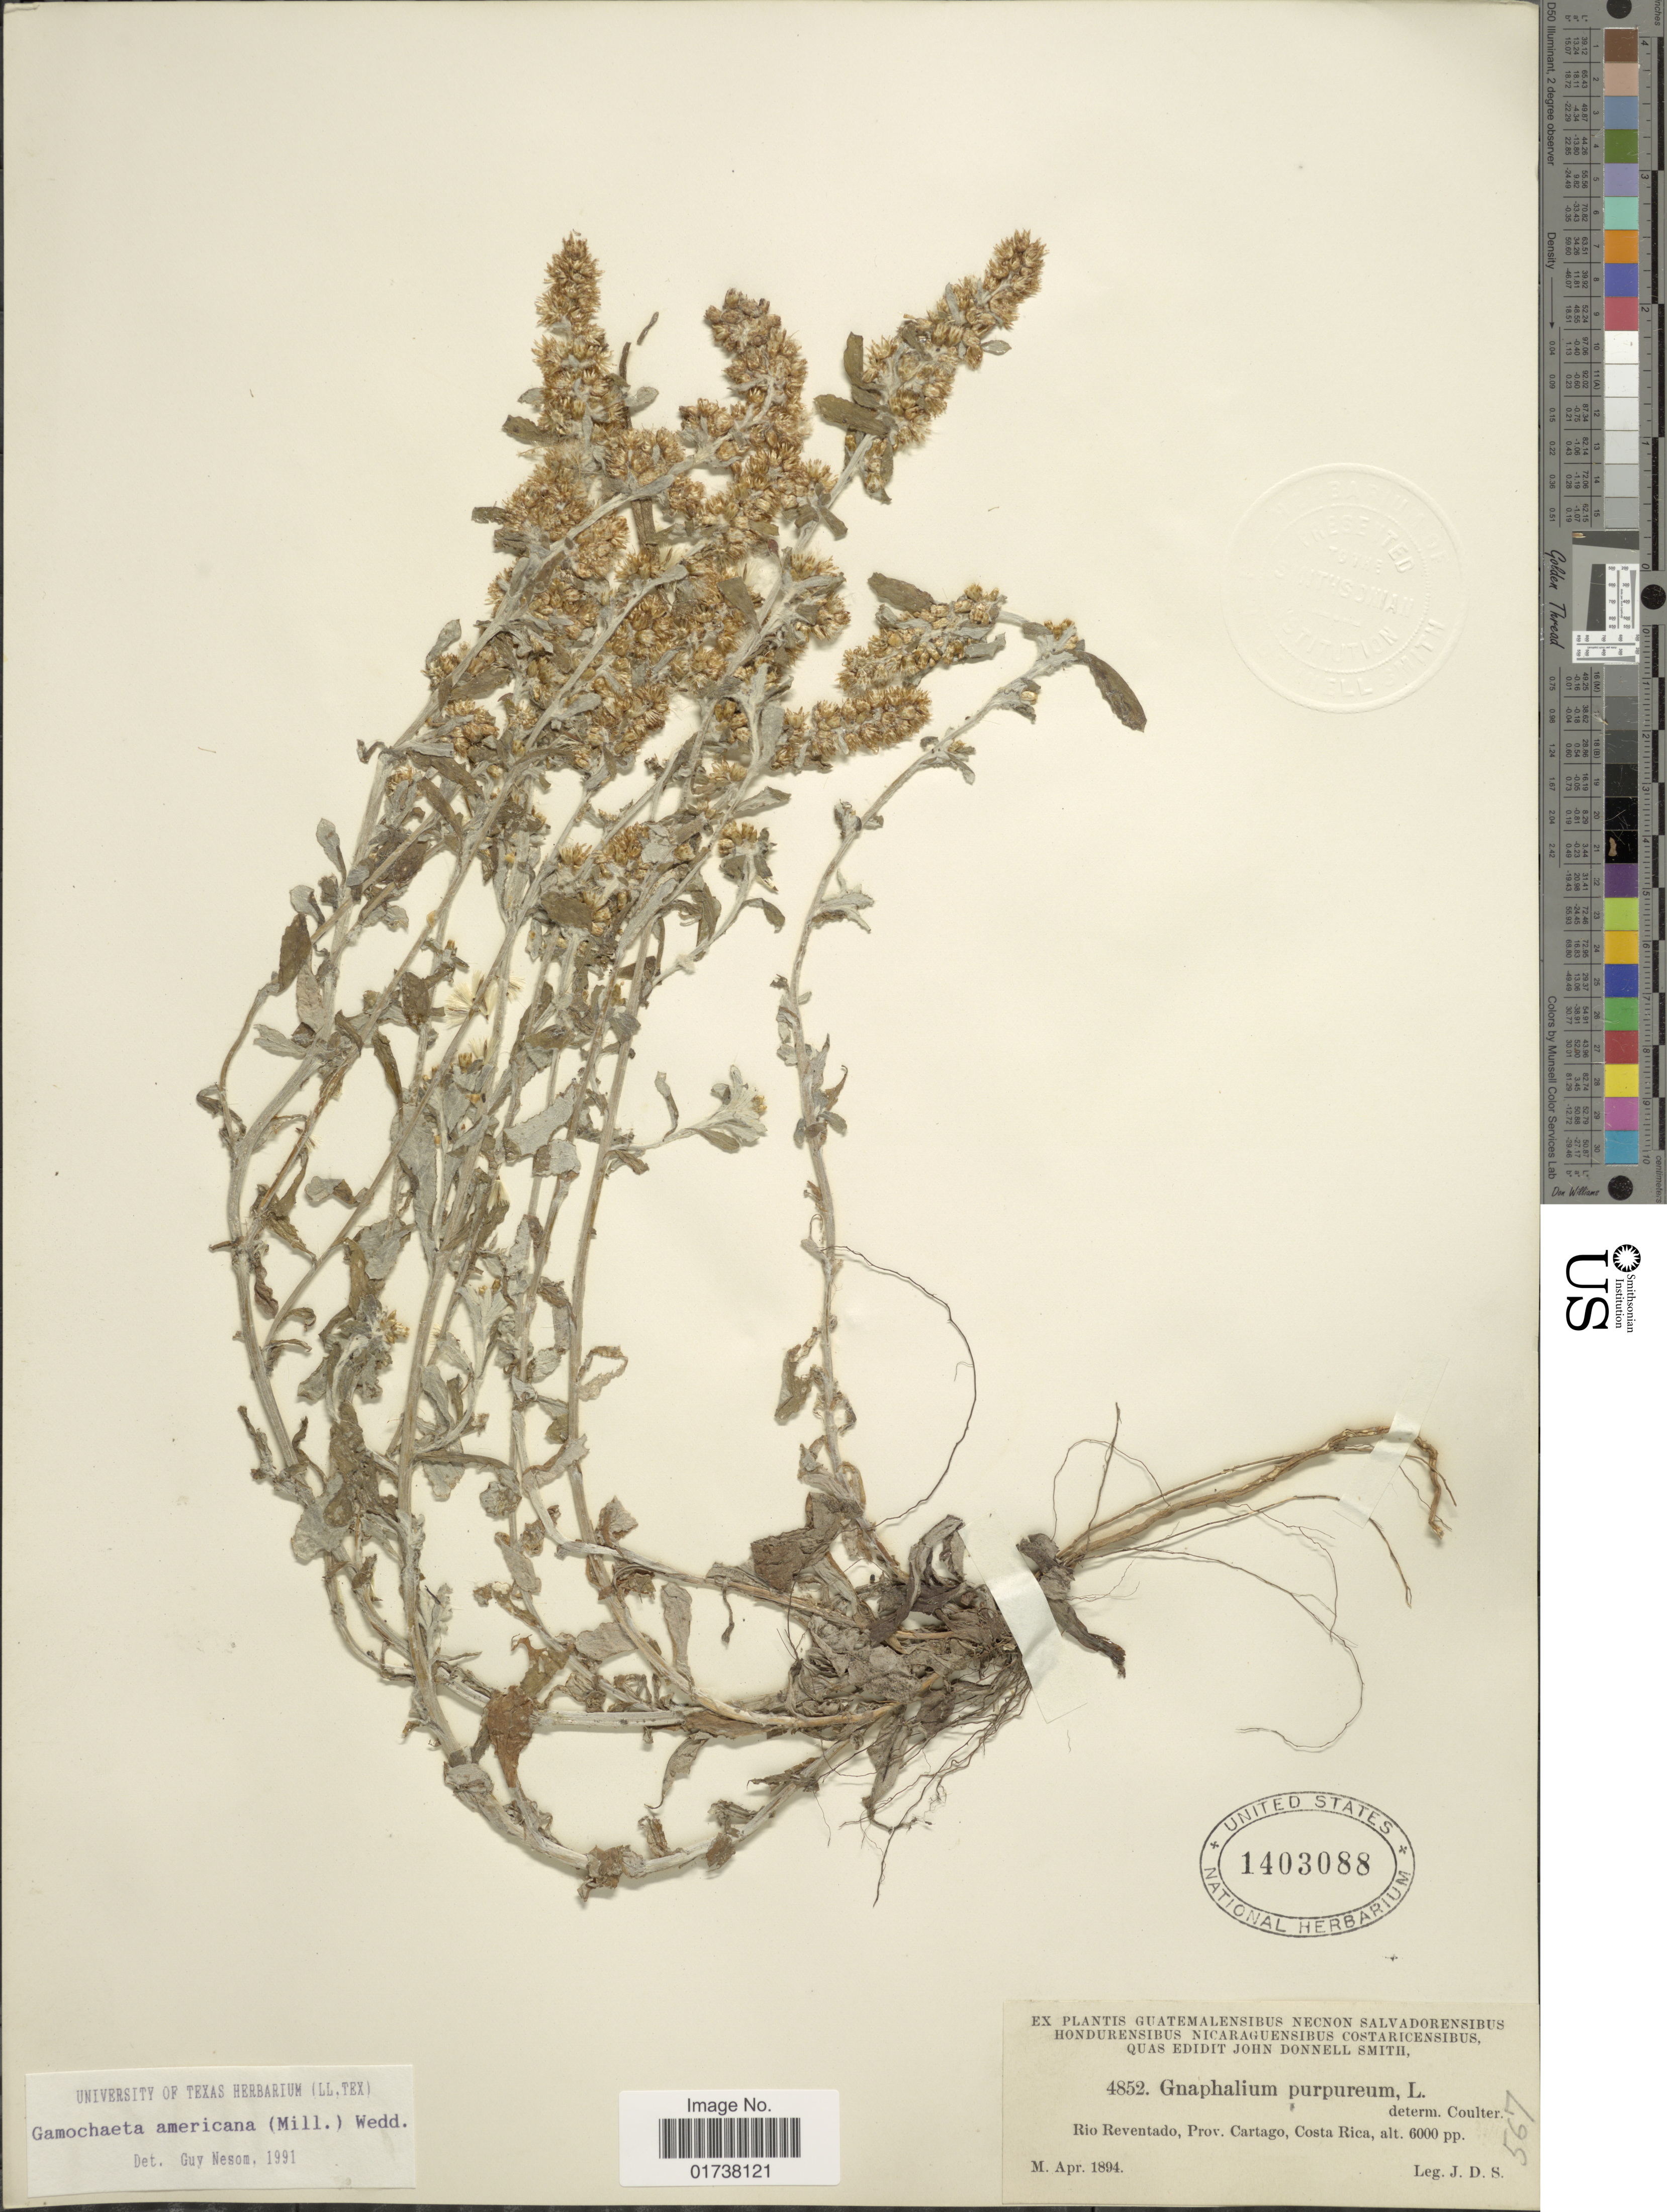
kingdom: Plantae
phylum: Tracheophyta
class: Magnoliopsida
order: Asterales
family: Asteraceae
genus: Gamochaeta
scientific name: Gamochaeta americana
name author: (Mill.) Wedd.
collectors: J. Donnell Smith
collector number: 4852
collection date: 1894-04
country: Costa Rica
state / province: Cartago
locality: Rio Reventado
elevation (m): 1829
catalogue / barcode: US 1403088